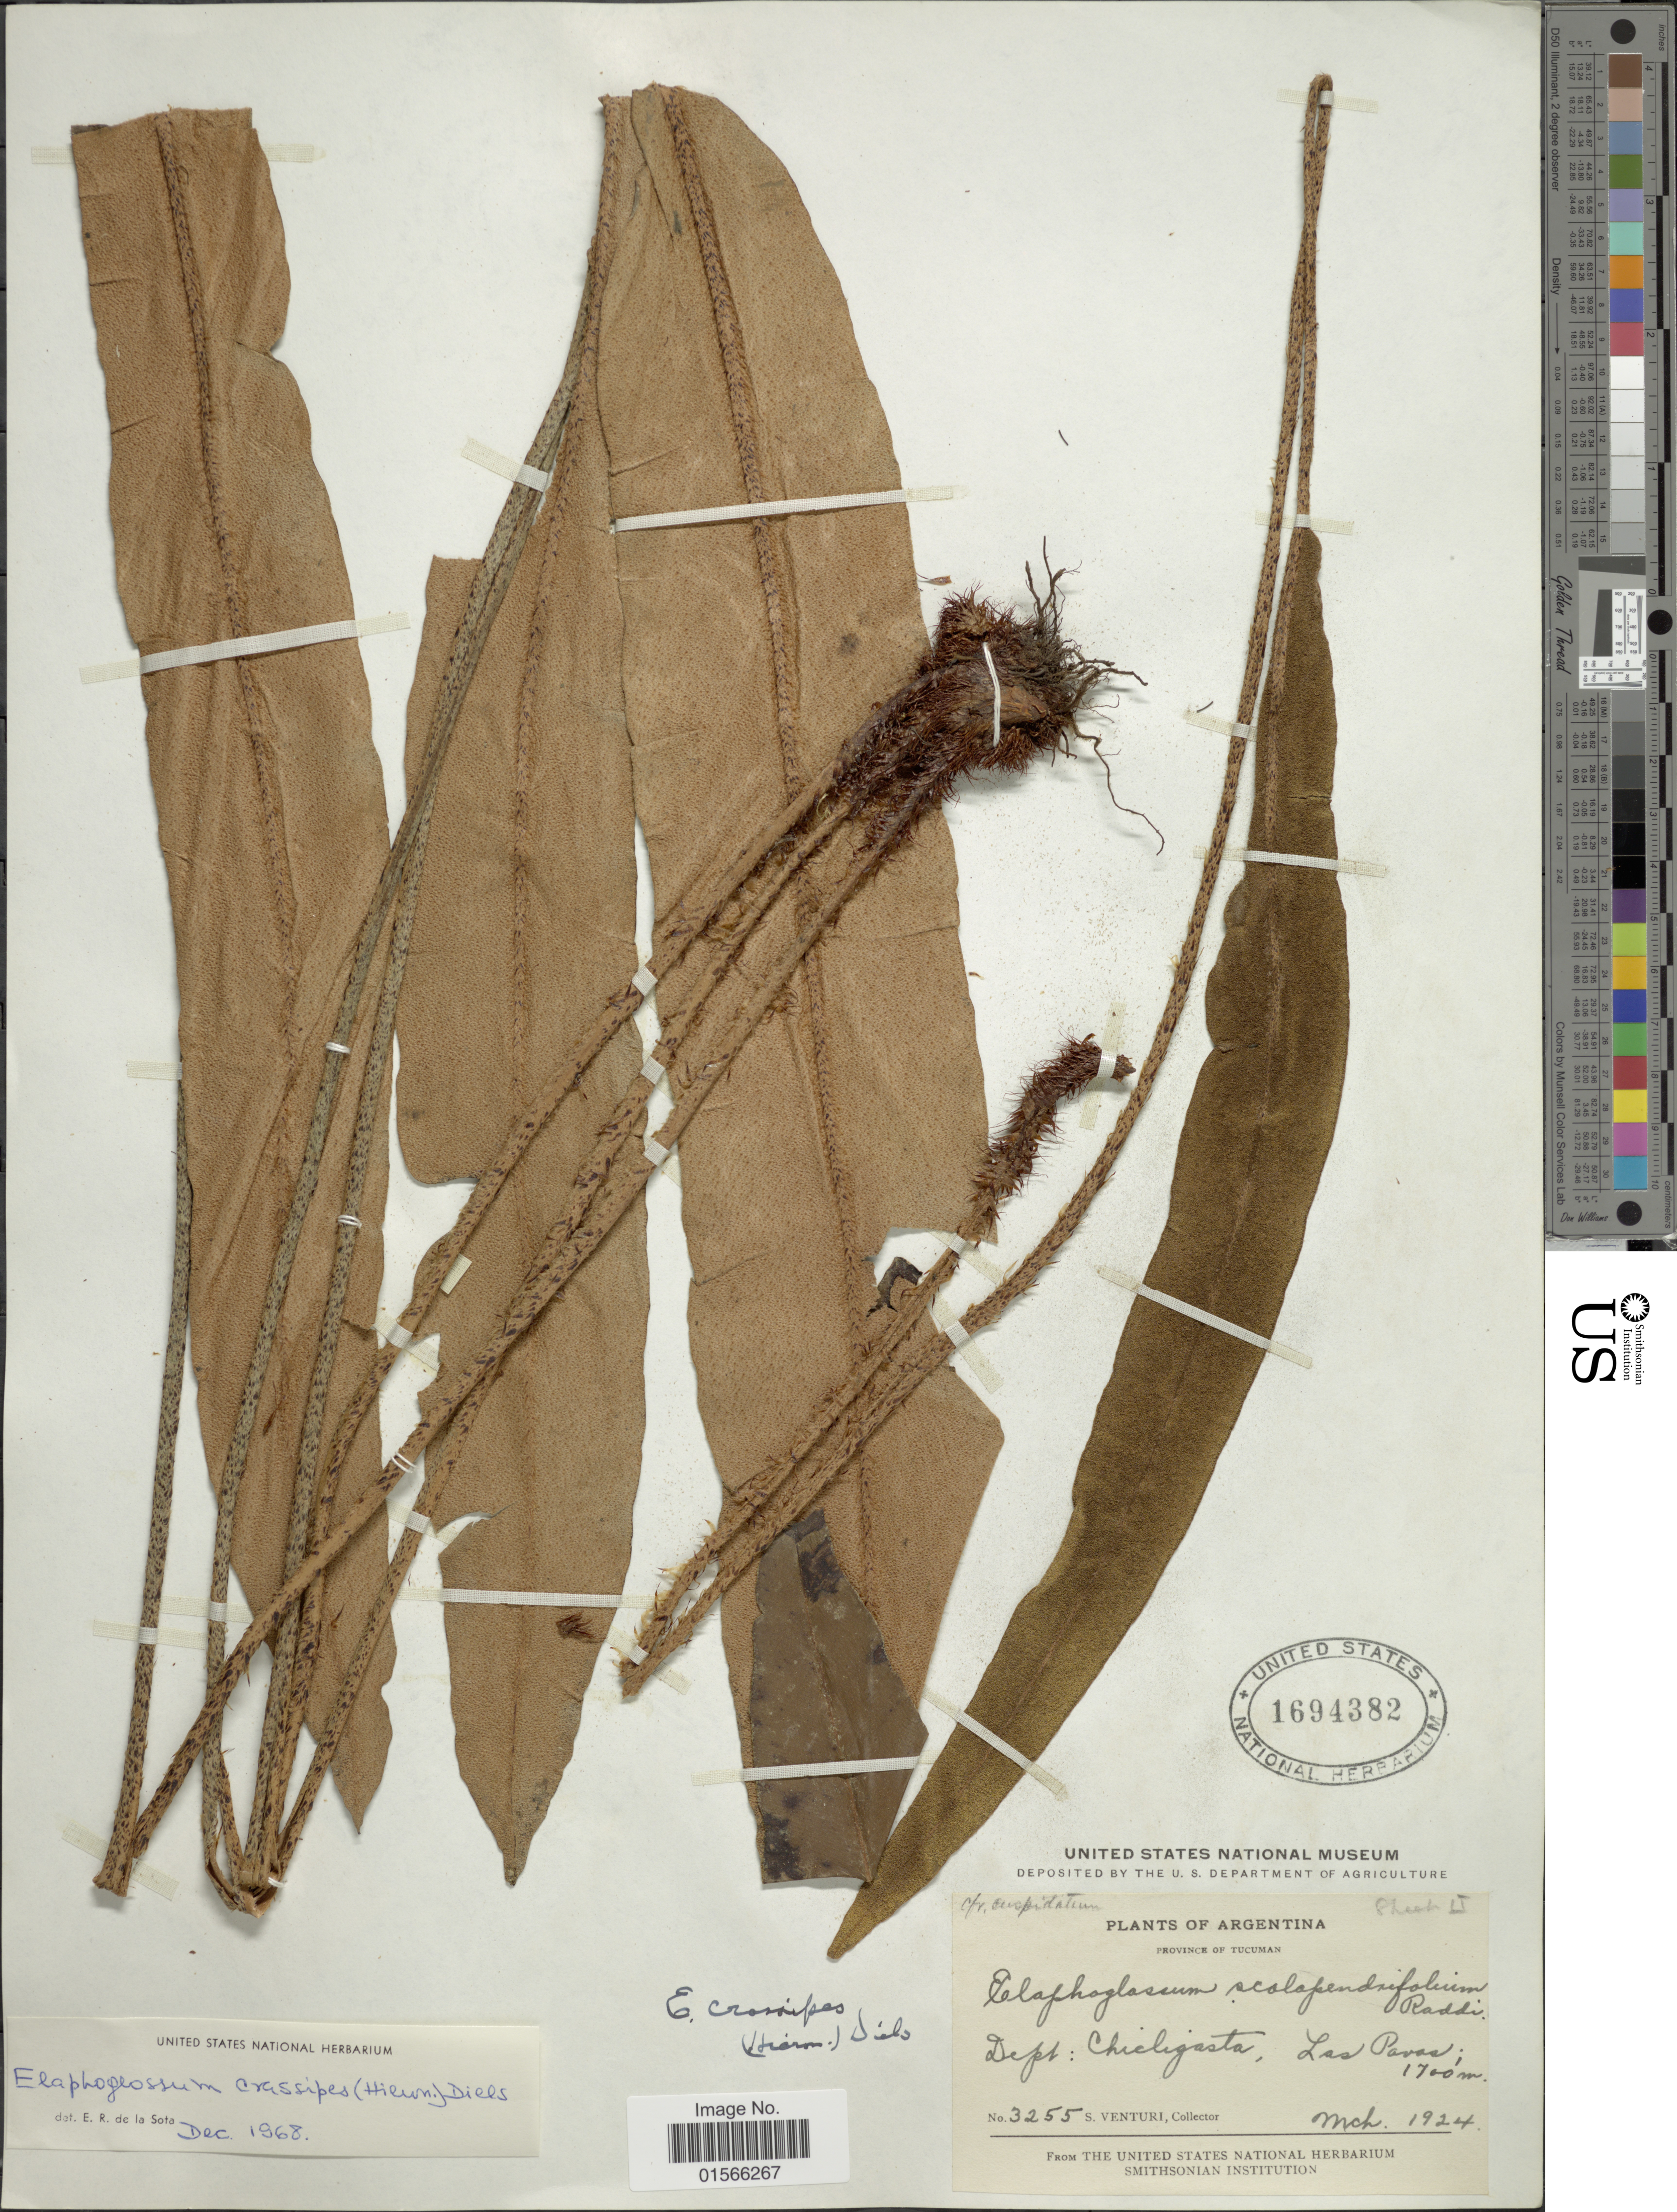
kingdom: Plantae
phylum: Tracheophyta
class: Polypodiopsida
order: Polypodiales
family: Dryopteridaceae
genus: Elaphoglossum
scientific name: Elaphoglossum crassipes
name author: (Hieron.) Diels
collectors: S. Venturi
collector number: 3255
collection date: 1924-03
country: Argentina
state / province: Tucuman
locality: Dept. Cicligasta, las Pavas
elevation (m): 1700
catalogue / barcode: US 1694382